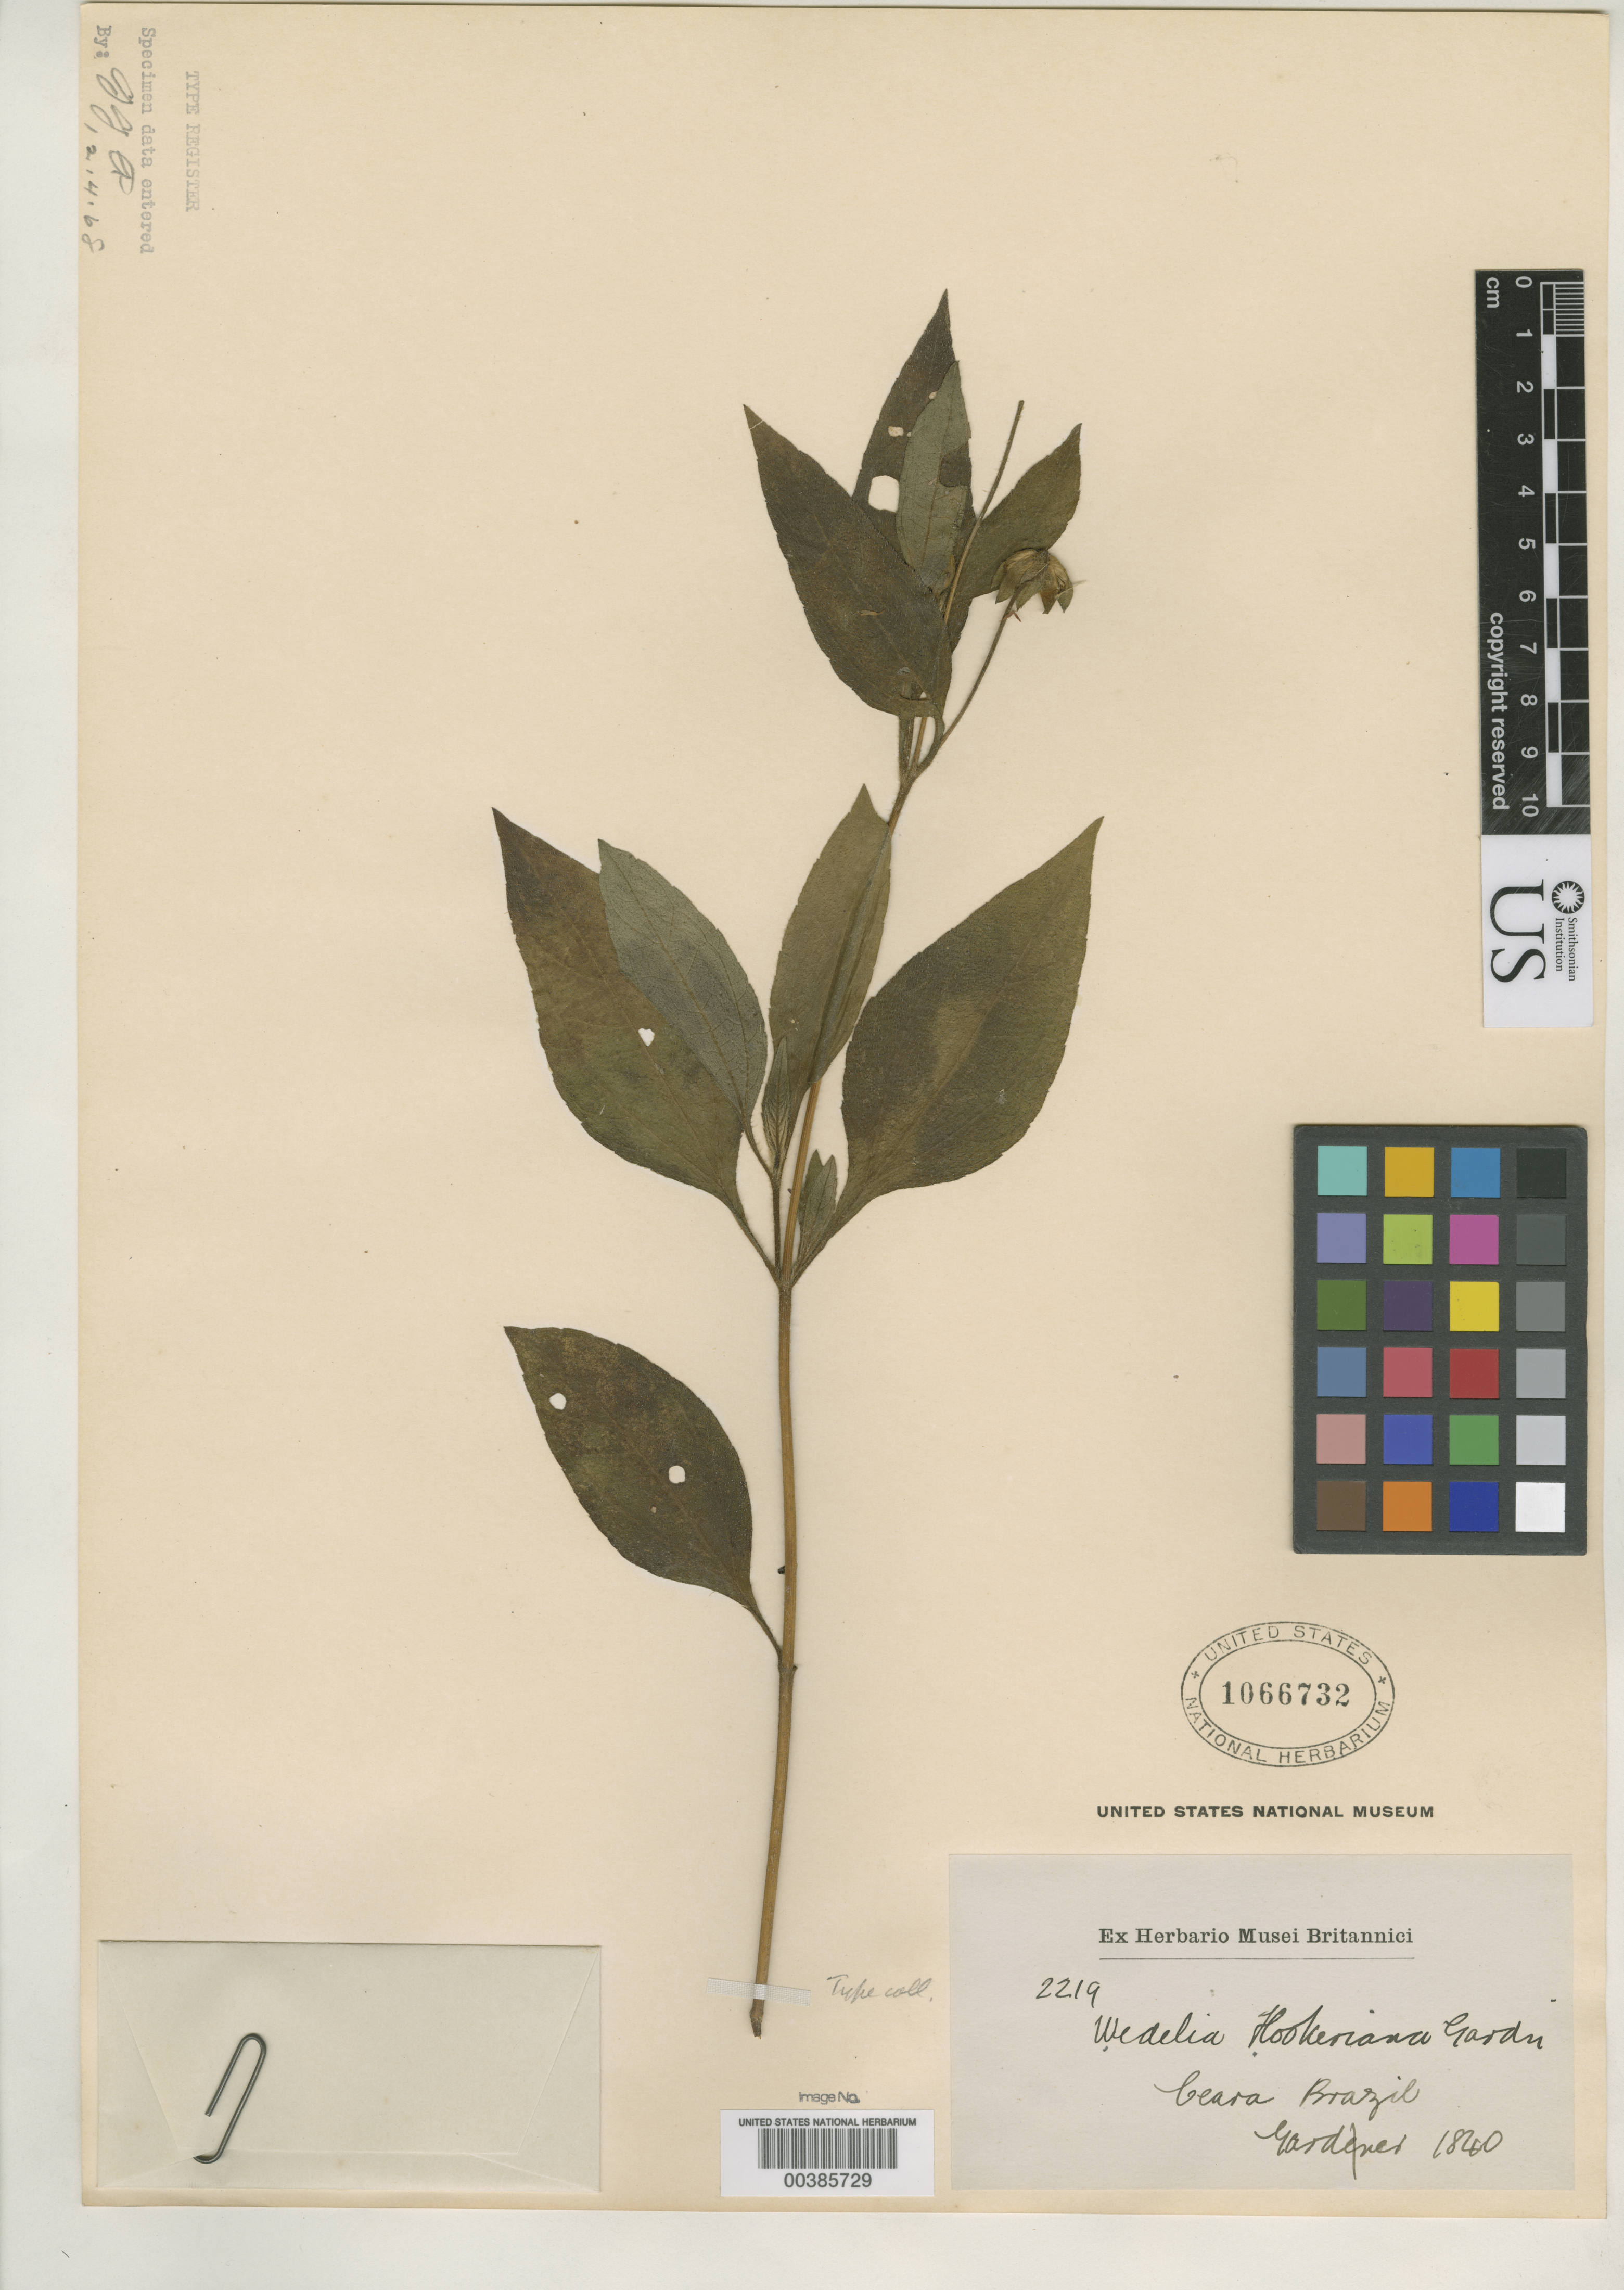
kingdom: Plantae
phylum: Tracheophyta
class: Magnoliopsida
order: Asterales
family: Asteraceae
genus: Wedelia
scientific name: Wedelia hookeriana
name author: Gardner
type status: Isotype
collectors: G. Gardner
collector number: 2219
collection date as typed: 1840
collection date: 1840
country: Brazil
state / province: Ceará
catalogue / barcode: US 1066732